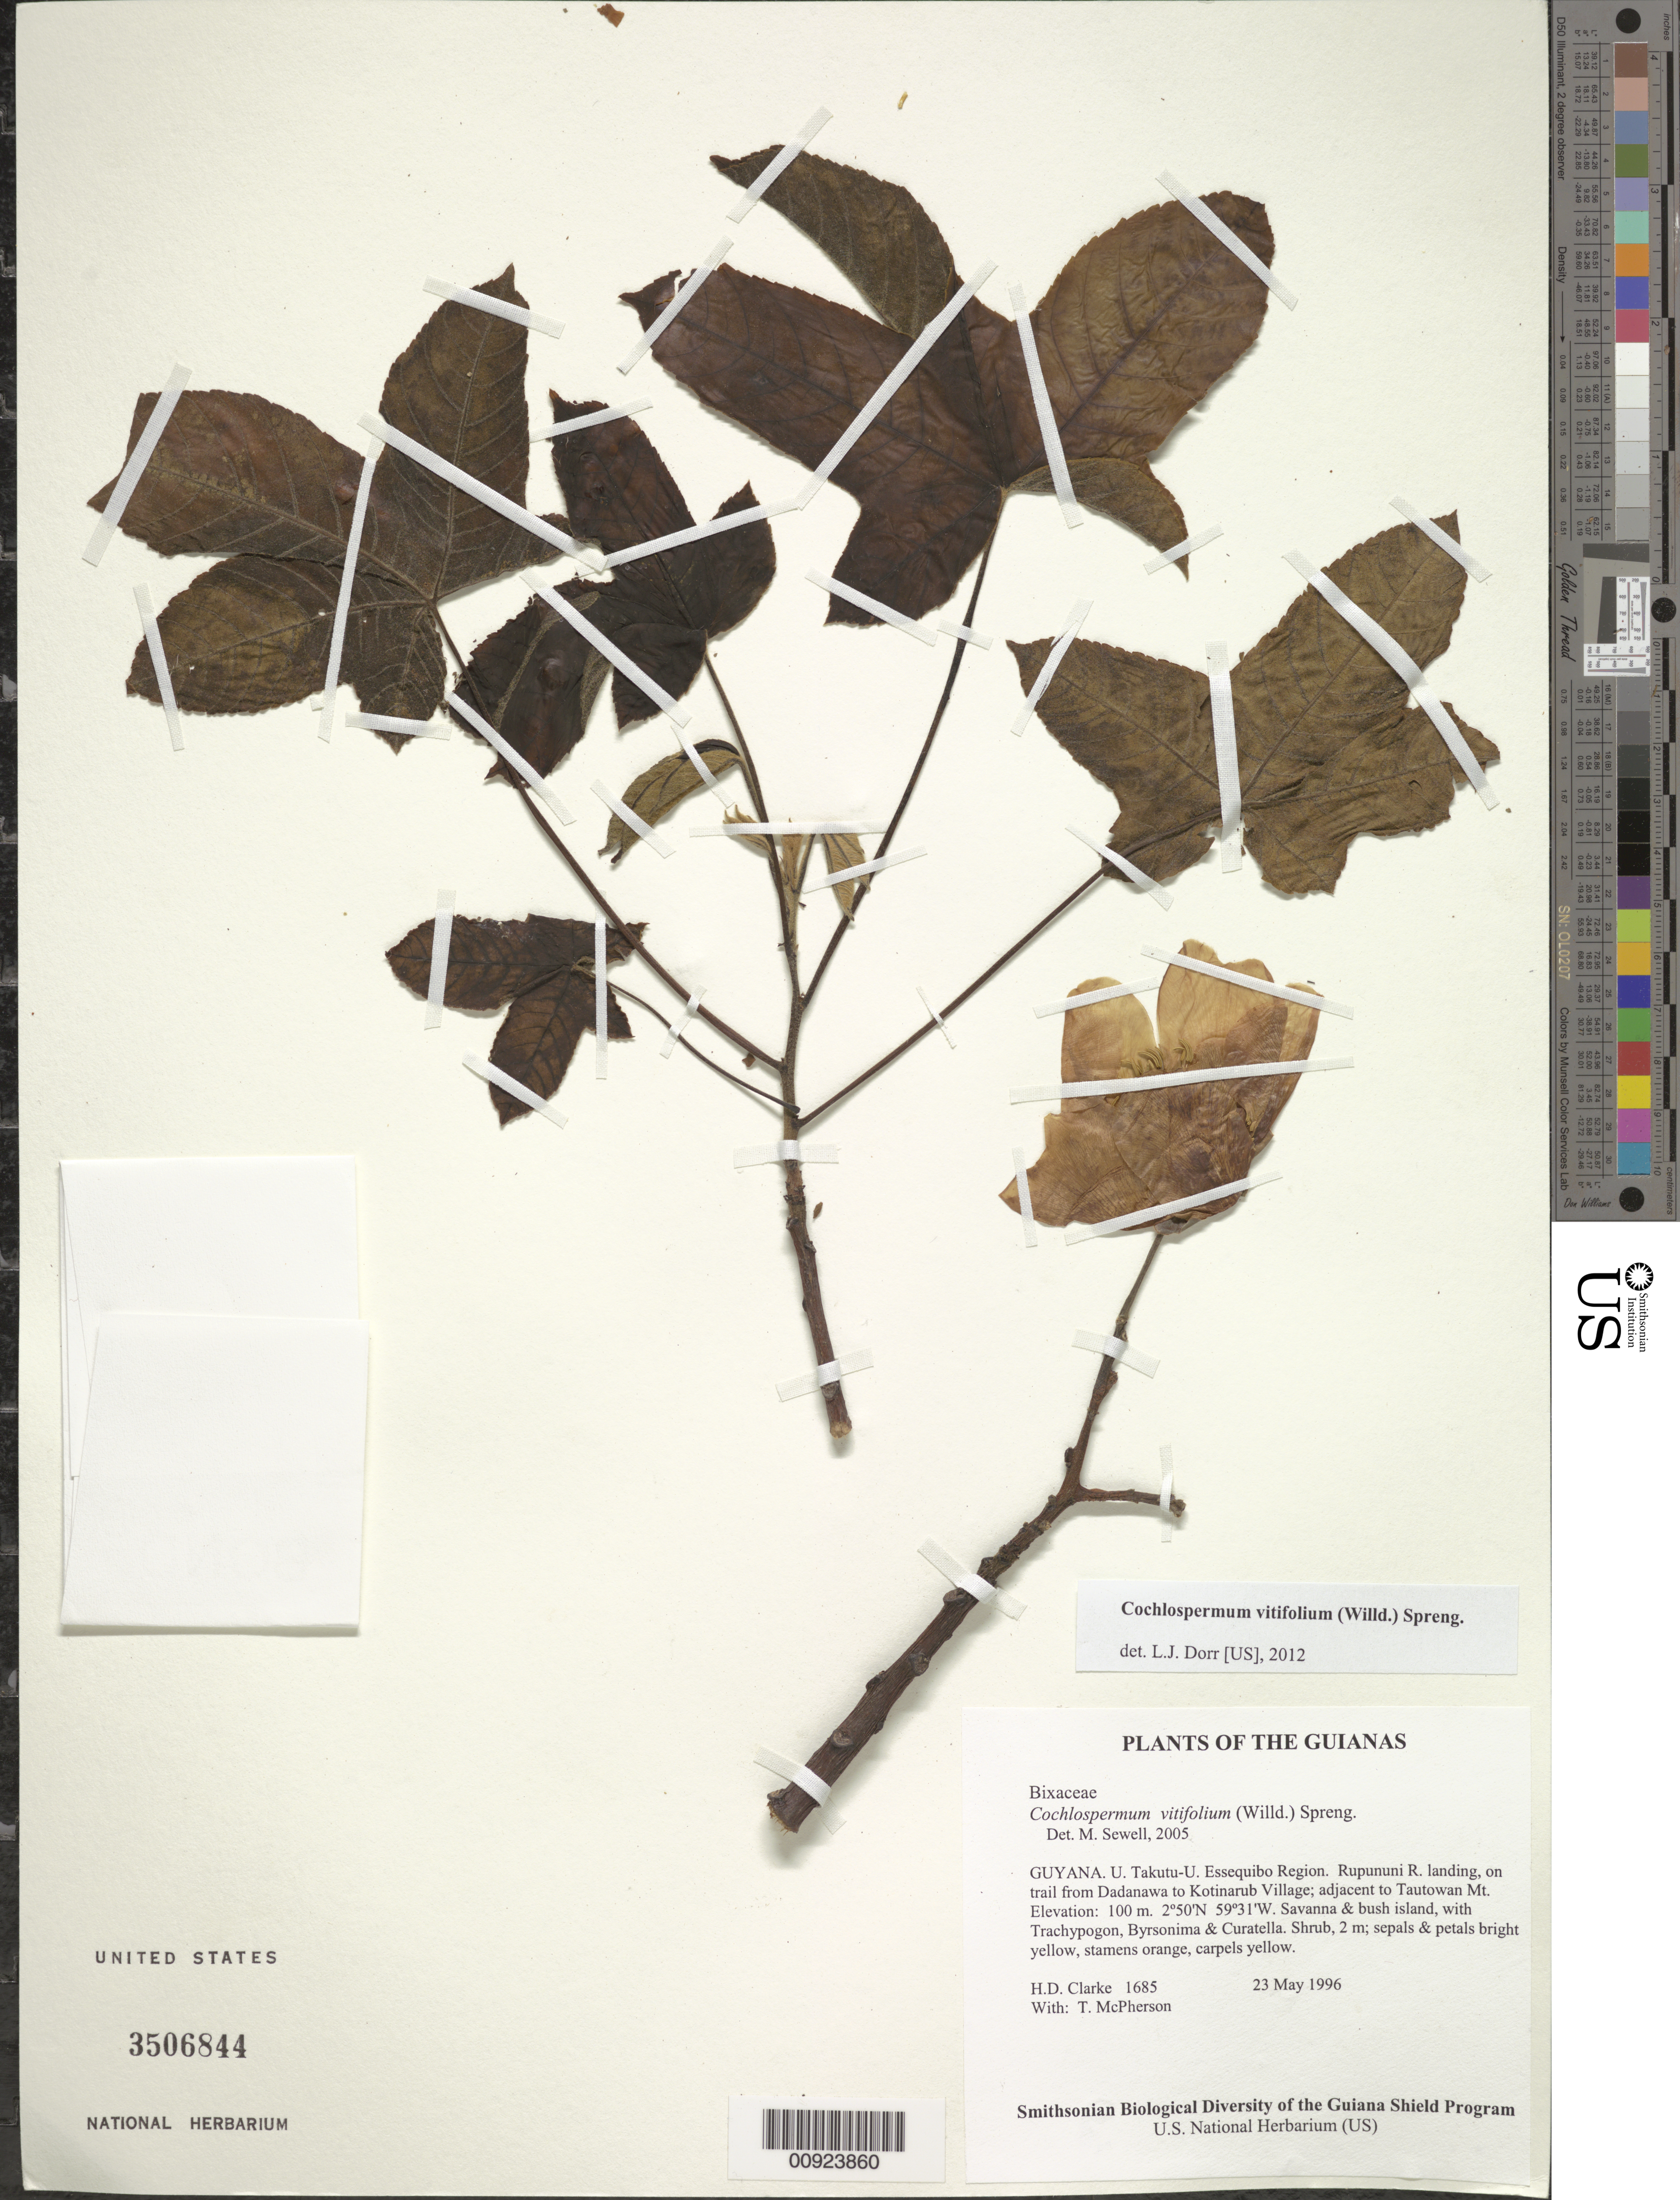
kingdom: Plantae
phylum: Tracheophyta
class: Magnoliopsida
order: Malvales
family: Cochlospermaceae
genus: Cochlospermum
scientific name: Cochlospermum vitifolium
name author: (Willd.) Spreng.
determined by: Sewell, M.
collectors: H. D. Clarke & T. McPherson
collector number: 1685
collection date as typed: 23 May 1996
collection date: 1996-05-23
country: Guyana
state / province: U. Takutu-U. Essequibo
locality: Rupununi R. landing, on trail from Dadanawa to Kotinarub Village; adjacent to Tautowan Mt.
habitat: Savanna & bush island, with Trachypogon, Byrsonima & Curatella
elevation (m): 100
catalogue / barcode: US 3506844